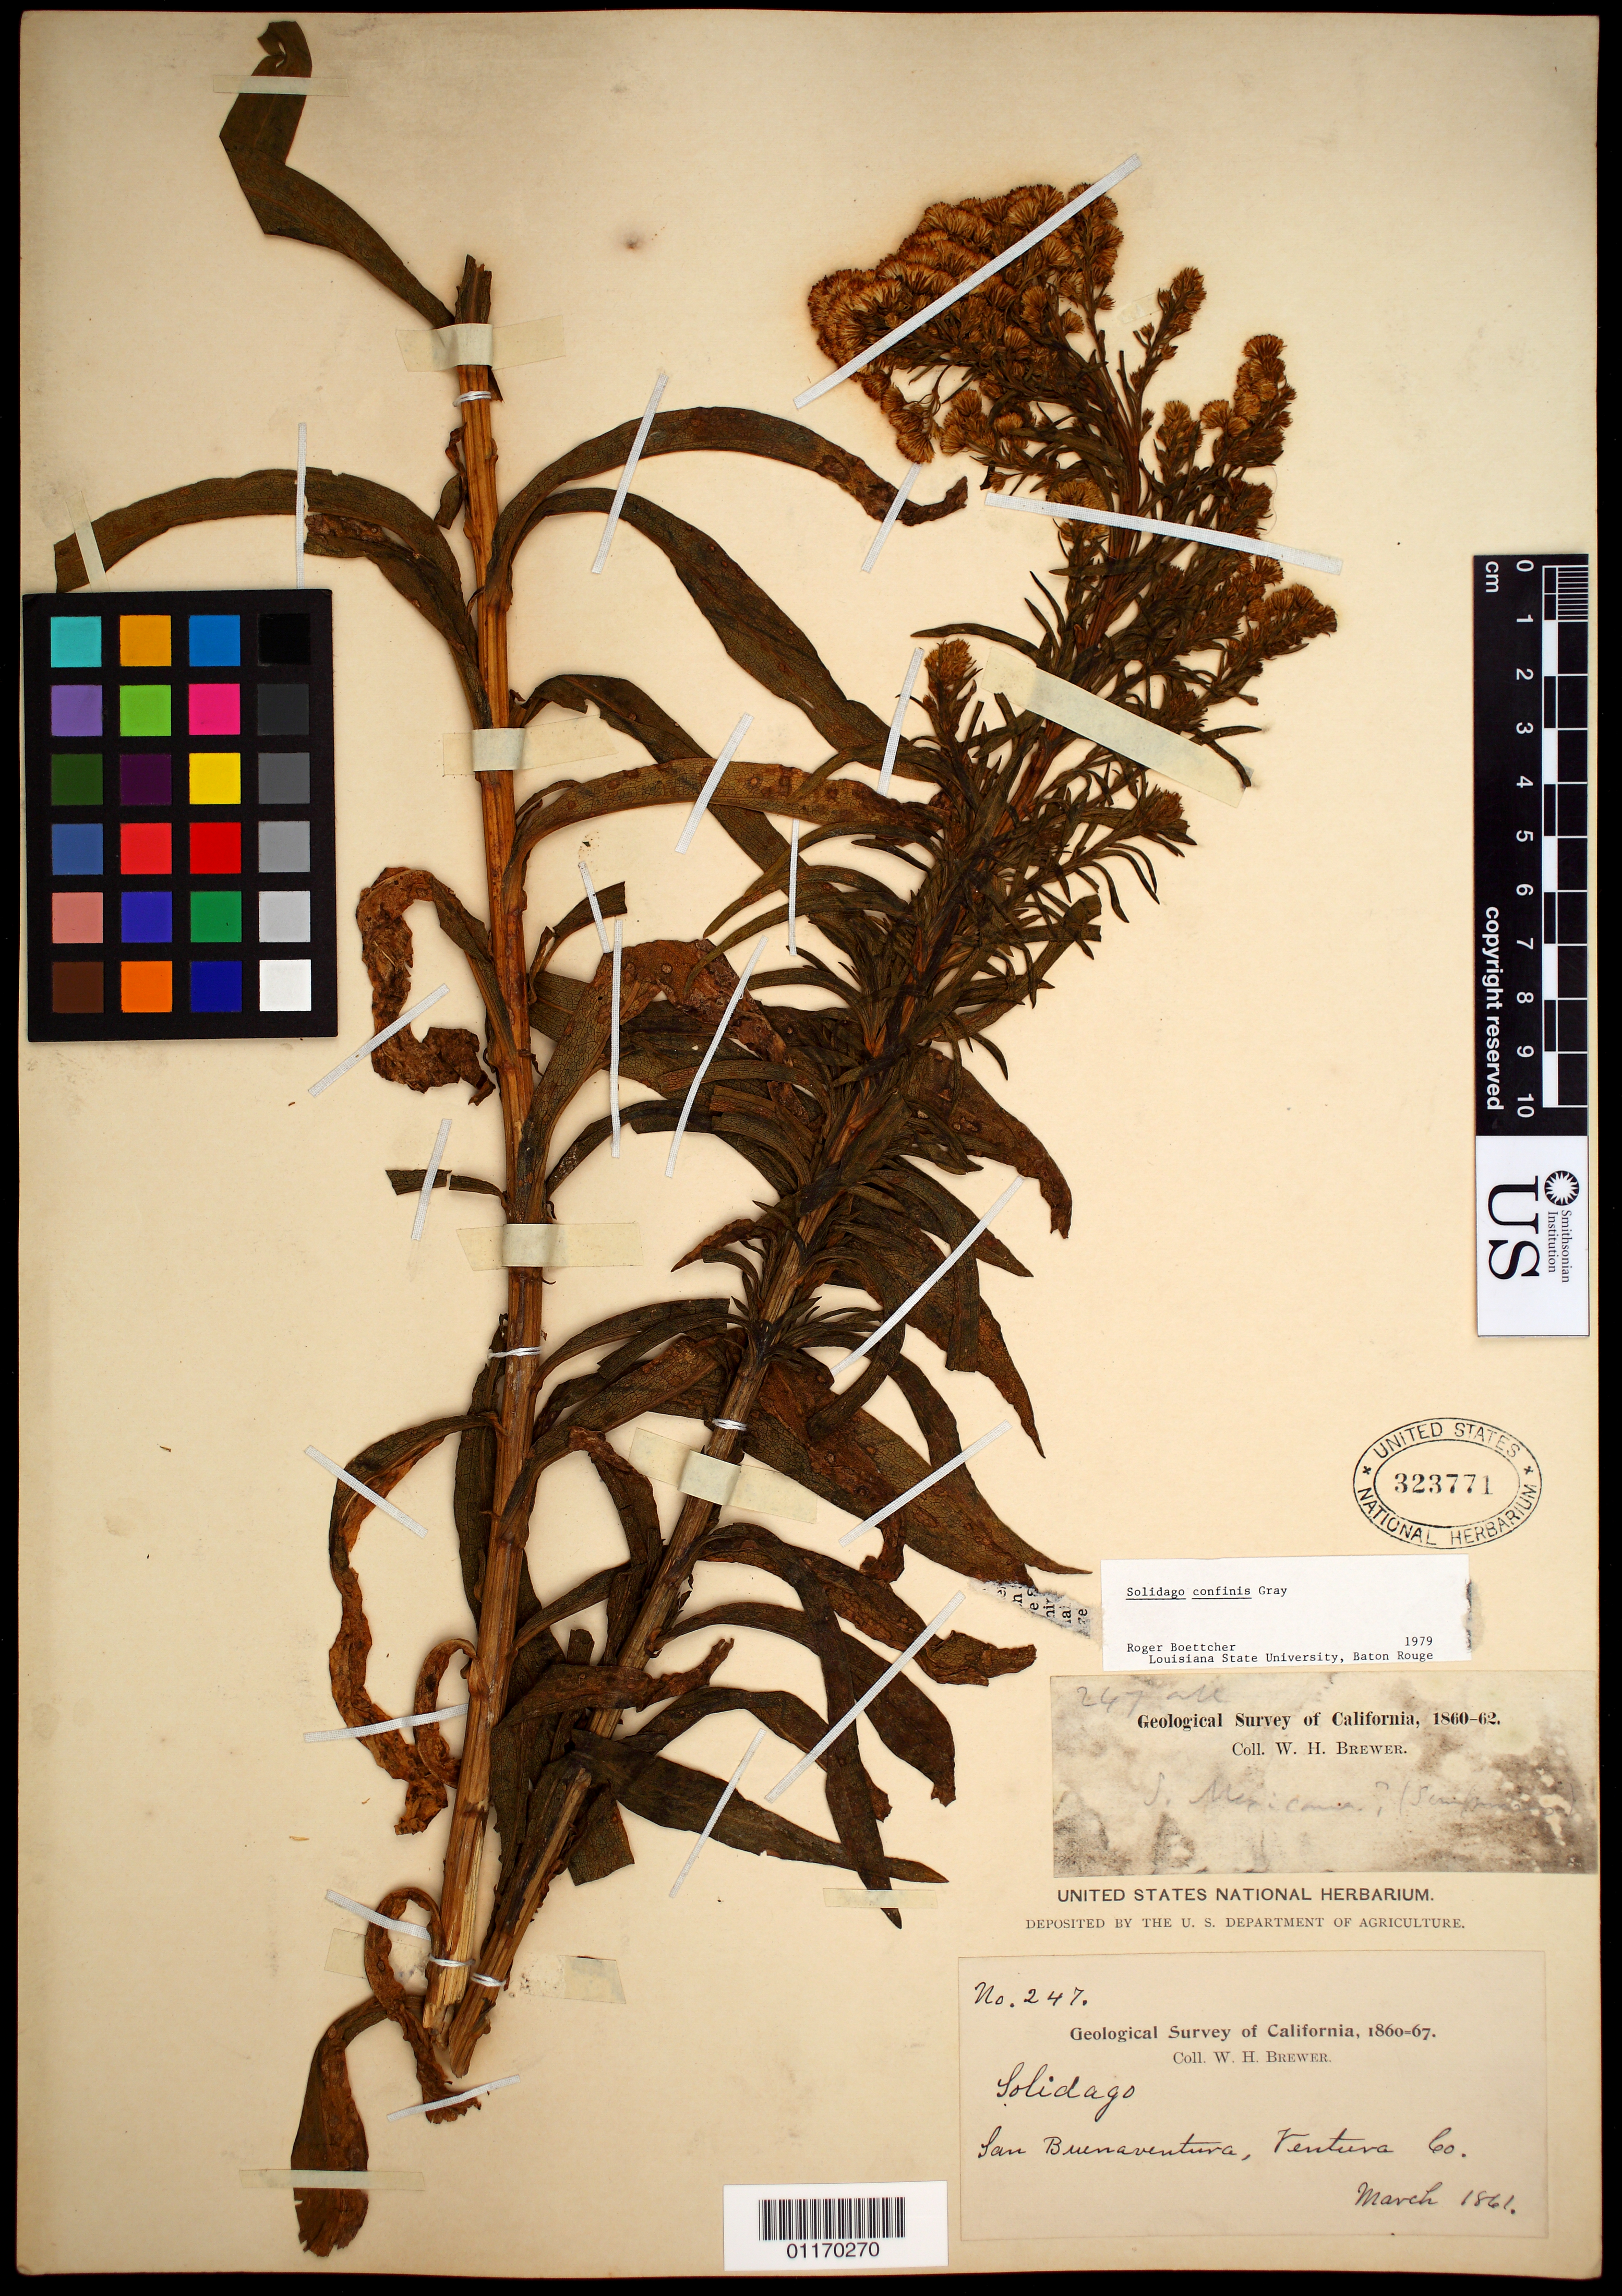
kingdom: Plantae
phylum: Tracheophyta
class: Magnoliopsida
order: Asterales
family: Asteraceae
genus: Solidago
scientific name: Solidago confinis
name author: A. Gray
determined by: Boettcher, R.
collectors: W. H. Brewer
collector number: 247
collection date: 1861-03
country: United States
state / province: California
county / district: Ventura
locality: San Buenaventura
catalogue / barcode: US 323771